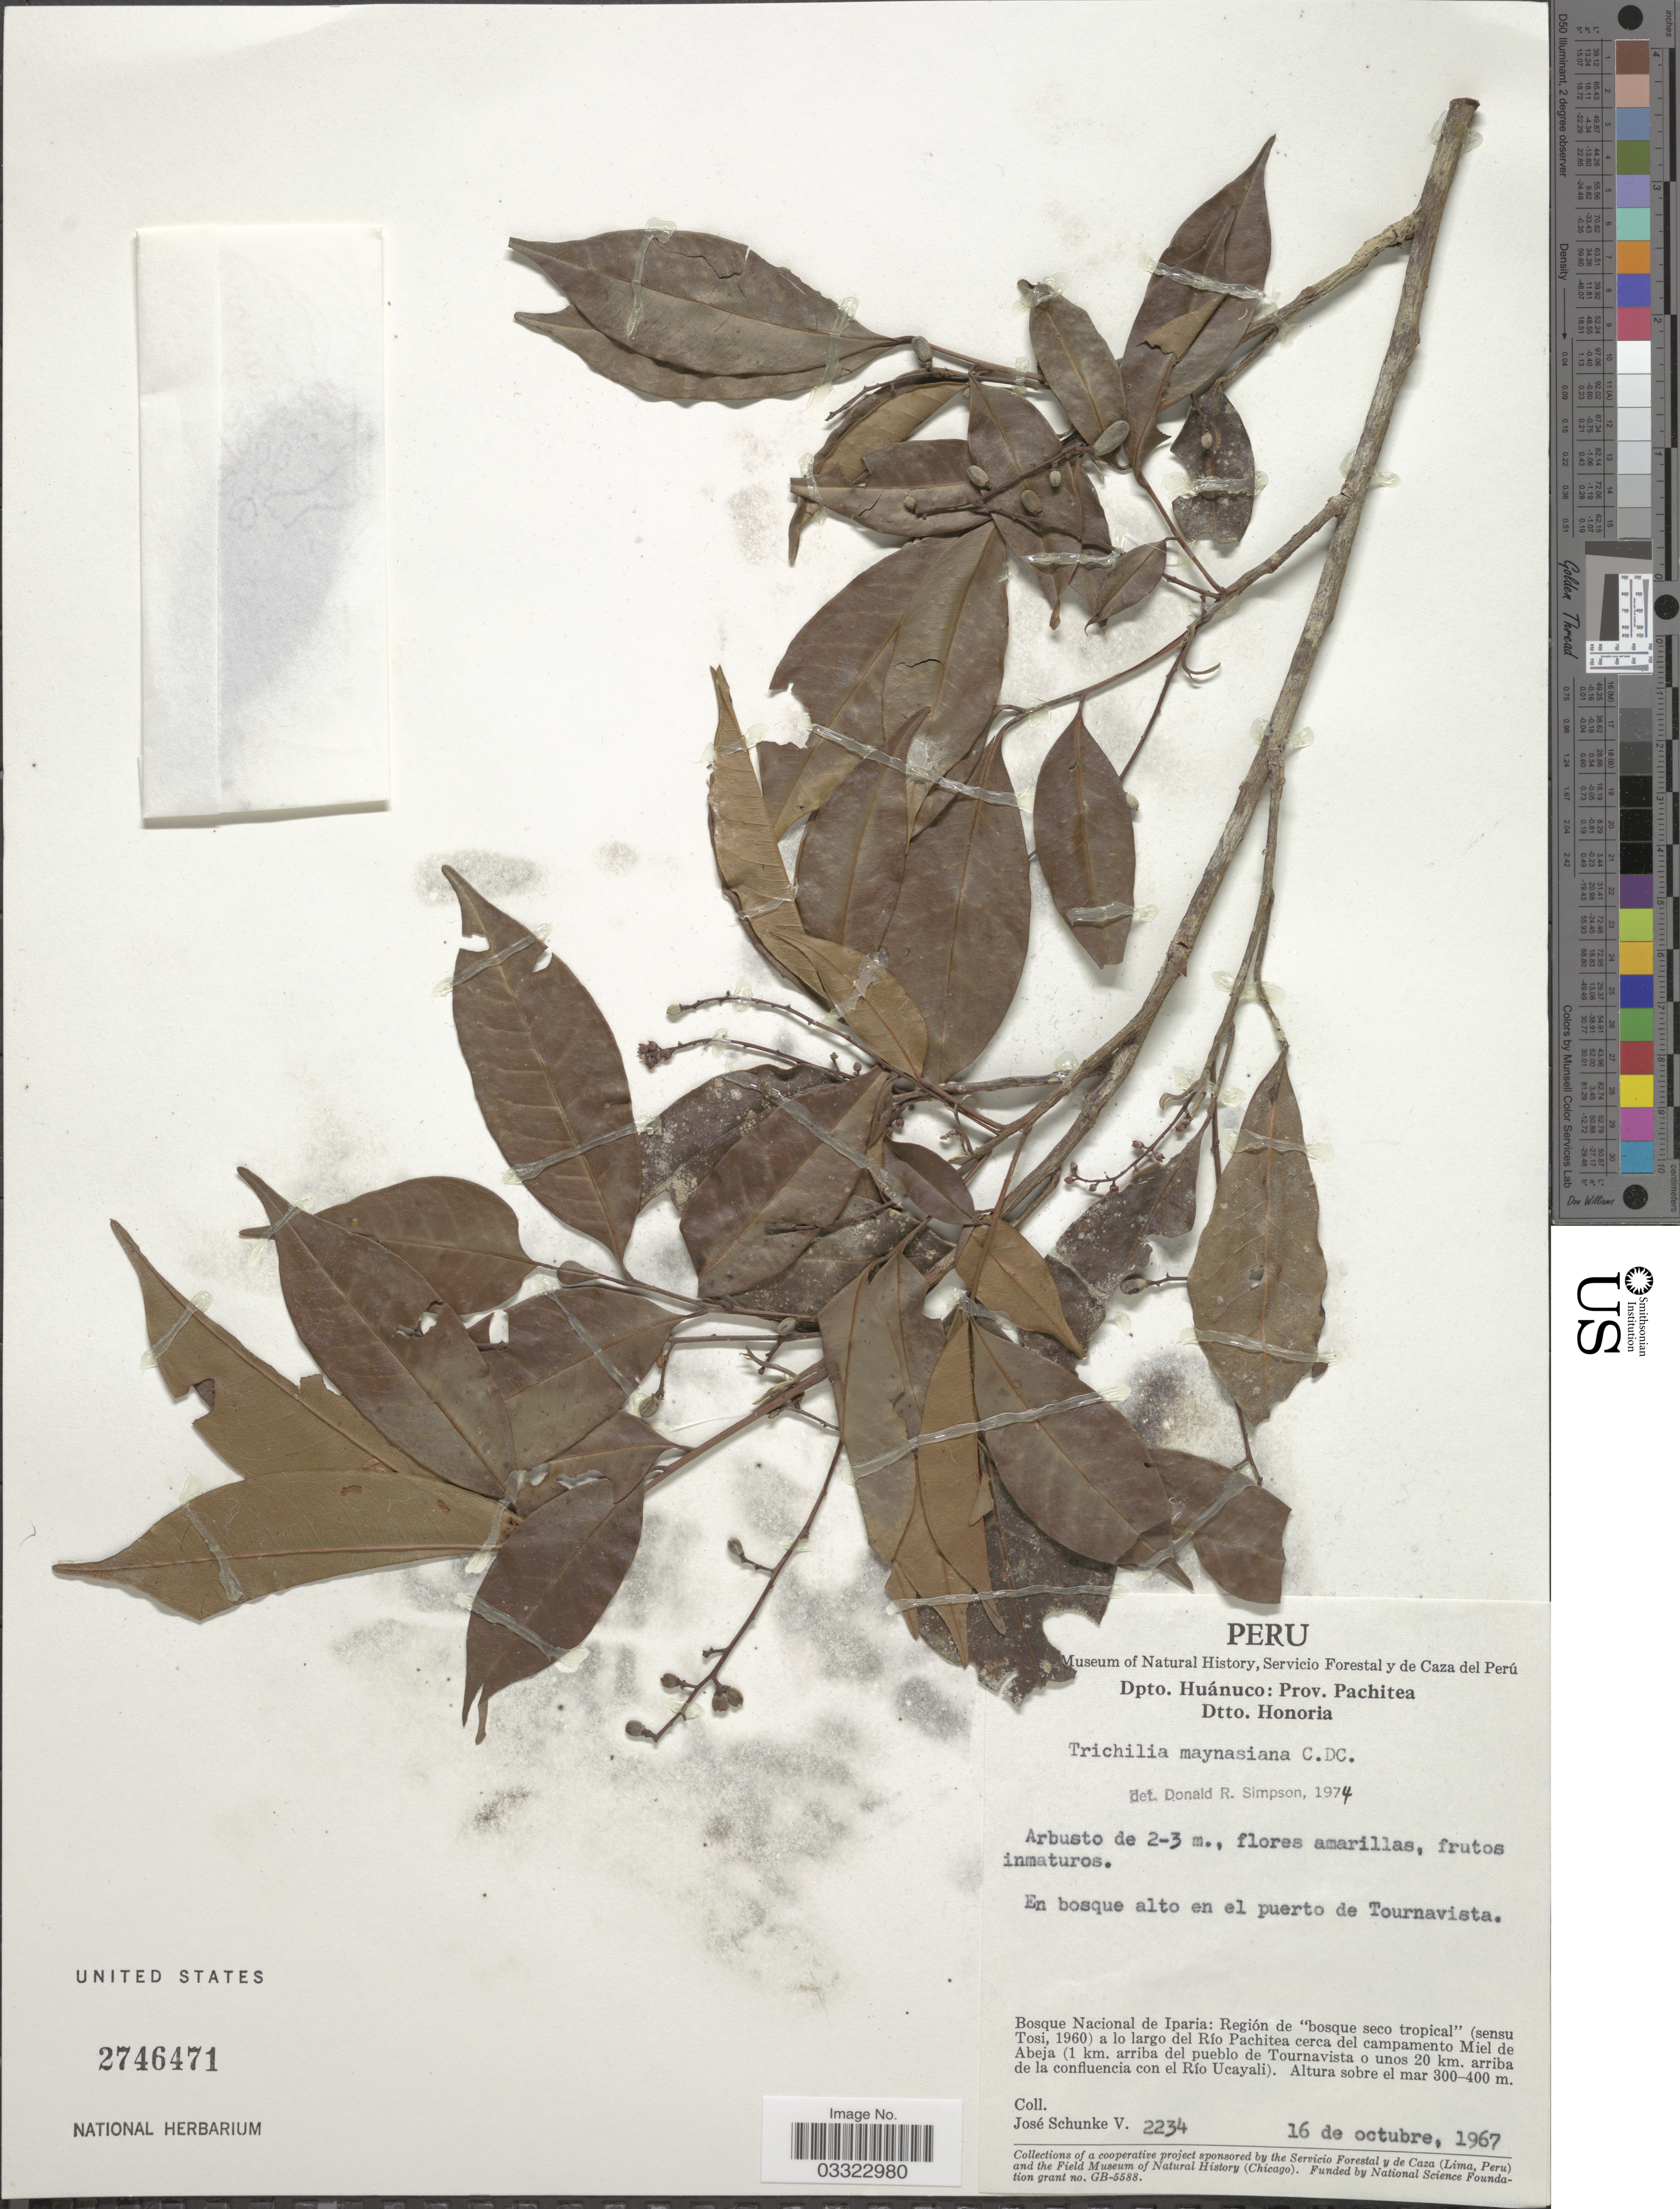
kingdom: Plantae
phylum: Tracheophyta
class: Magnoliopsida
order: Sapindales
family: Meliaceae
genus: Trichilia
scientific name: Trichilia maynasiana subsp. maynasiana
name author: C. DC.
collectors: J. Schunke Vigo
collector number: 2234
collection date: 1967-10-16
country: Peru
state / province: Huánuco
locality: Dpto. Huánuco: Prov. Pachitea, Dtto. Honoria, En bosque alto en el puerto de Tournavista. Bosque Nacional de Iparia: Región de "bosque seco tropical" (sensu Tosi, 1960) a lo largo del Río Pachitea cerca del campamento Miel de Abeja (1 km. arriba del pueblo de Tournavista o unos 20 km. arriba de la confluencia con el Río Ucayali).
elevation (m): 300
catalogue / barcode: US 2746471